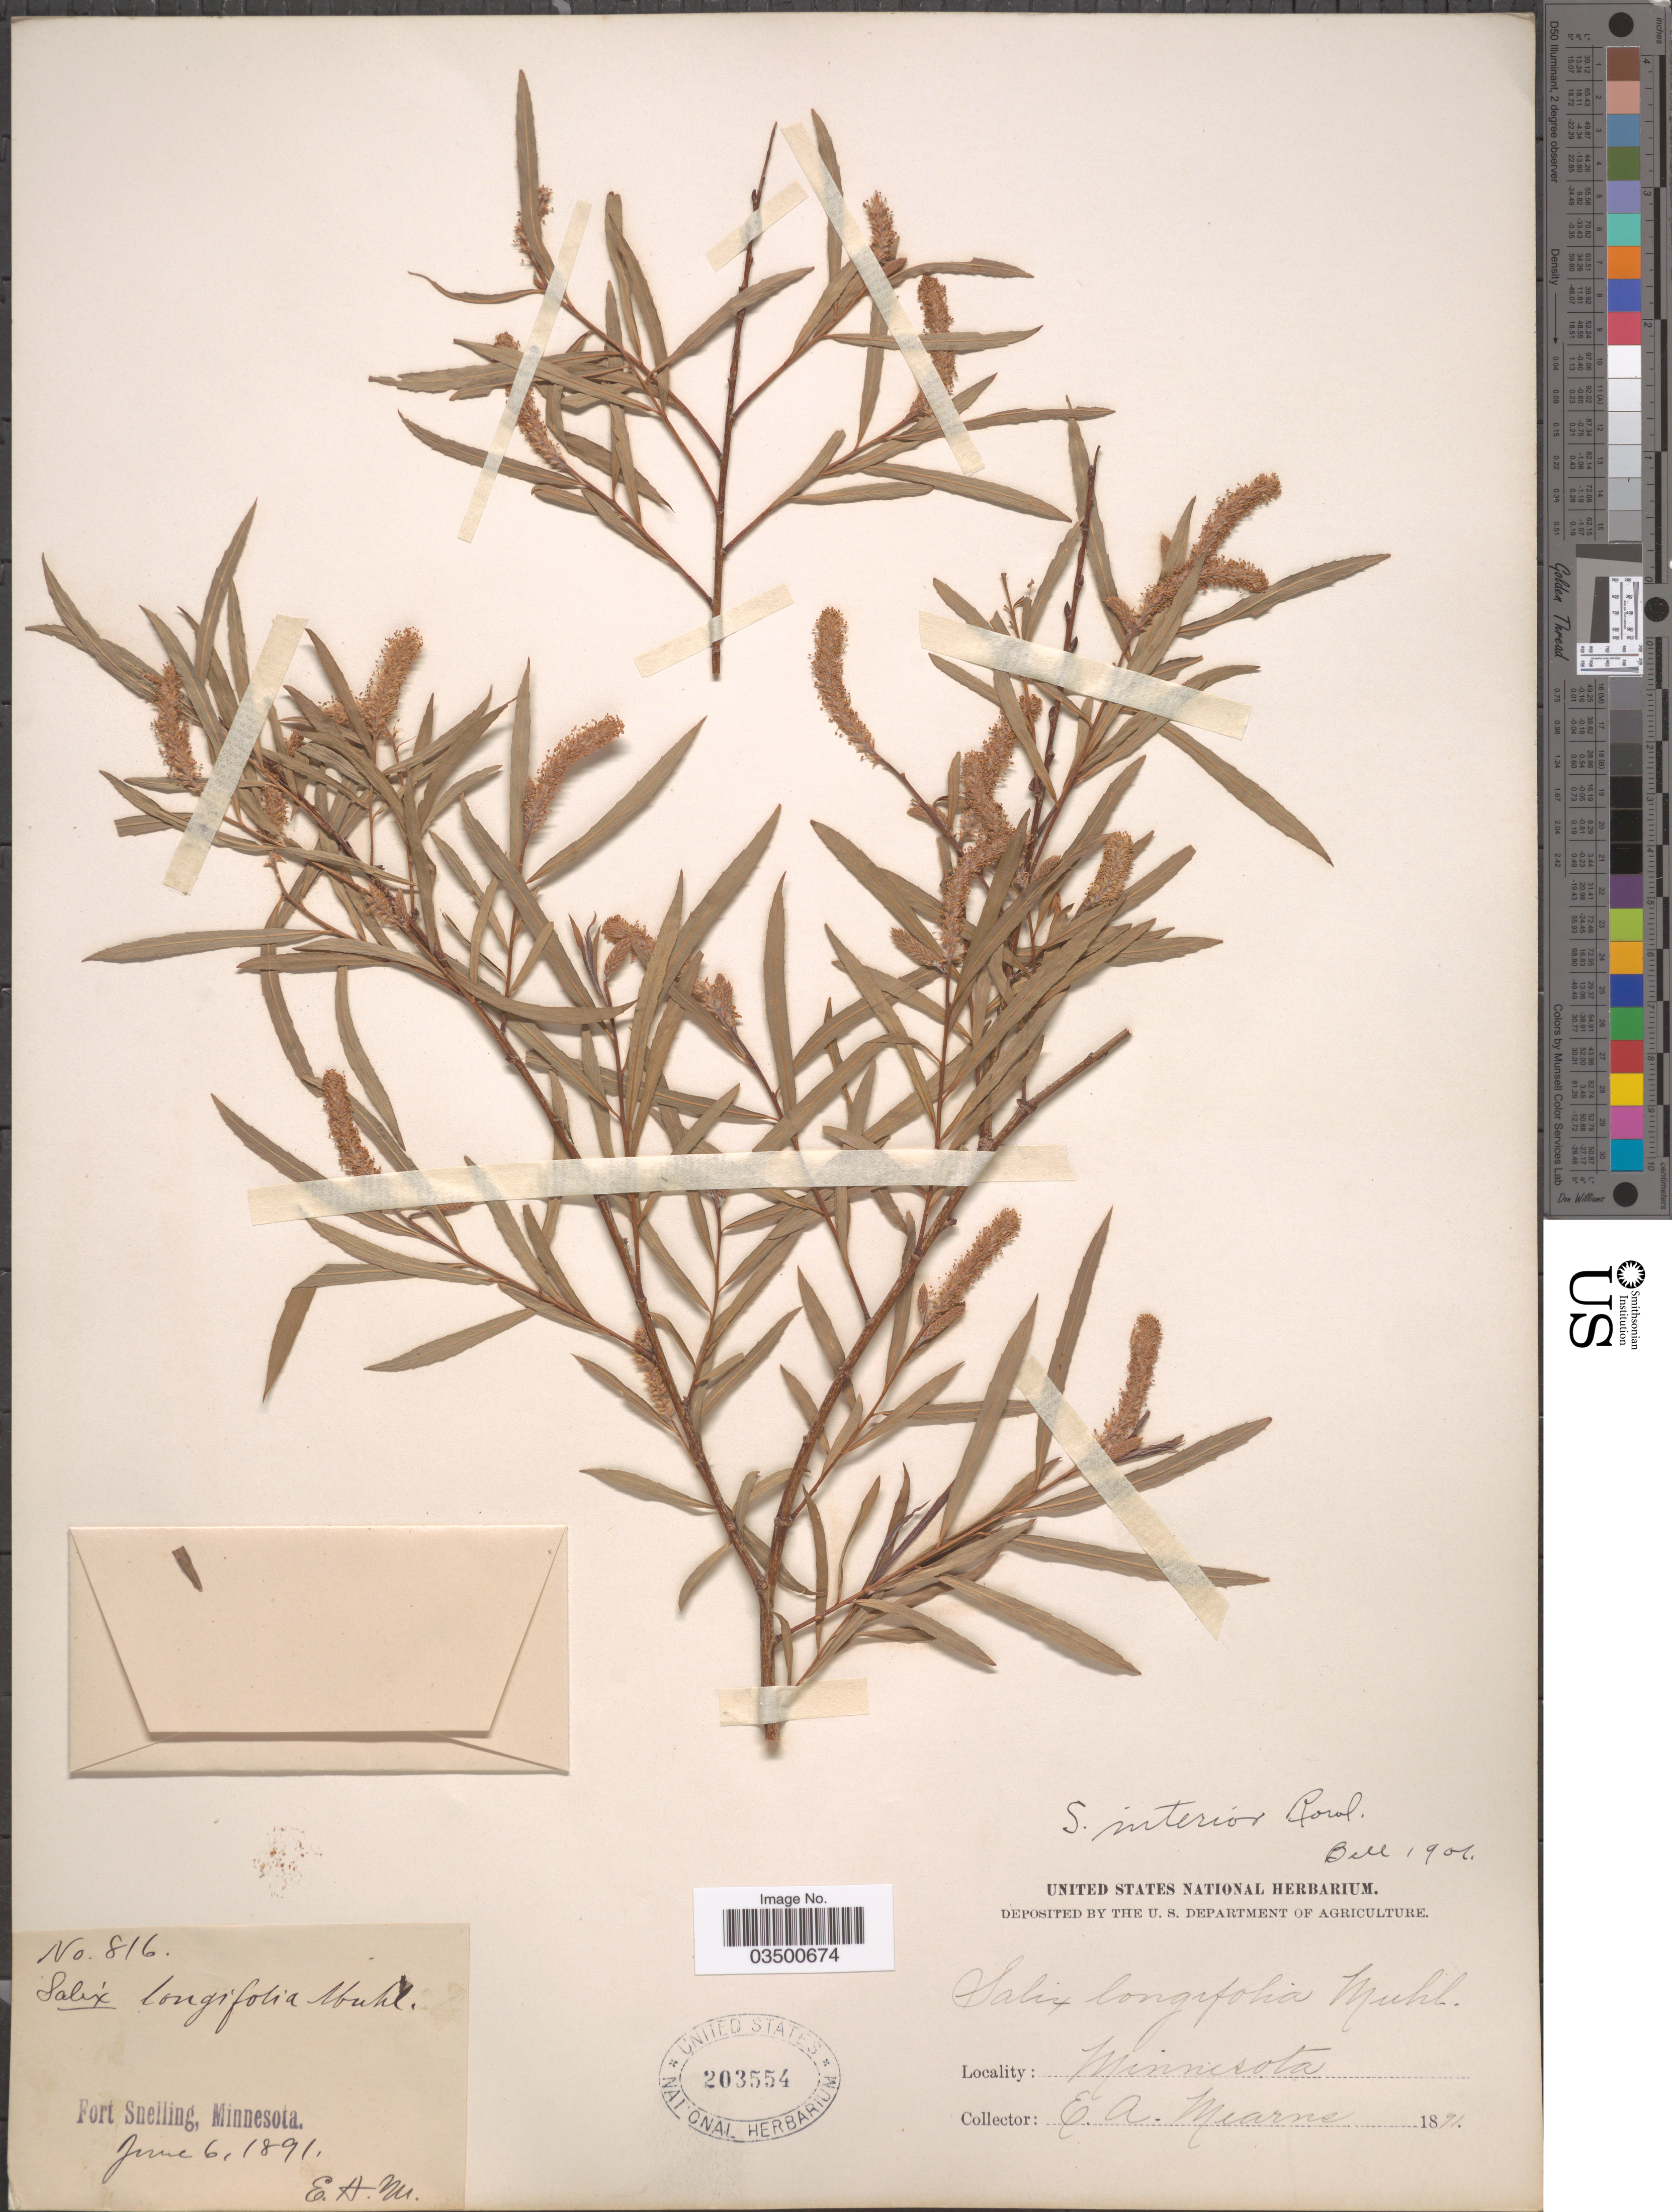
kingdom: Plantae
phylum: Tracheophyta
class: Magnoliopsida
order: Malpighiales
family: Salicaceae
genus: Salix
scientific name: Salix interior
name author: Rowlee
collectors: E. A. Mearns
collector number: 816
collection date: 1891-06-06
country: United States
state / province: Minnesota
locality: Fort Snelling.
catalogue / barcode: US 203554